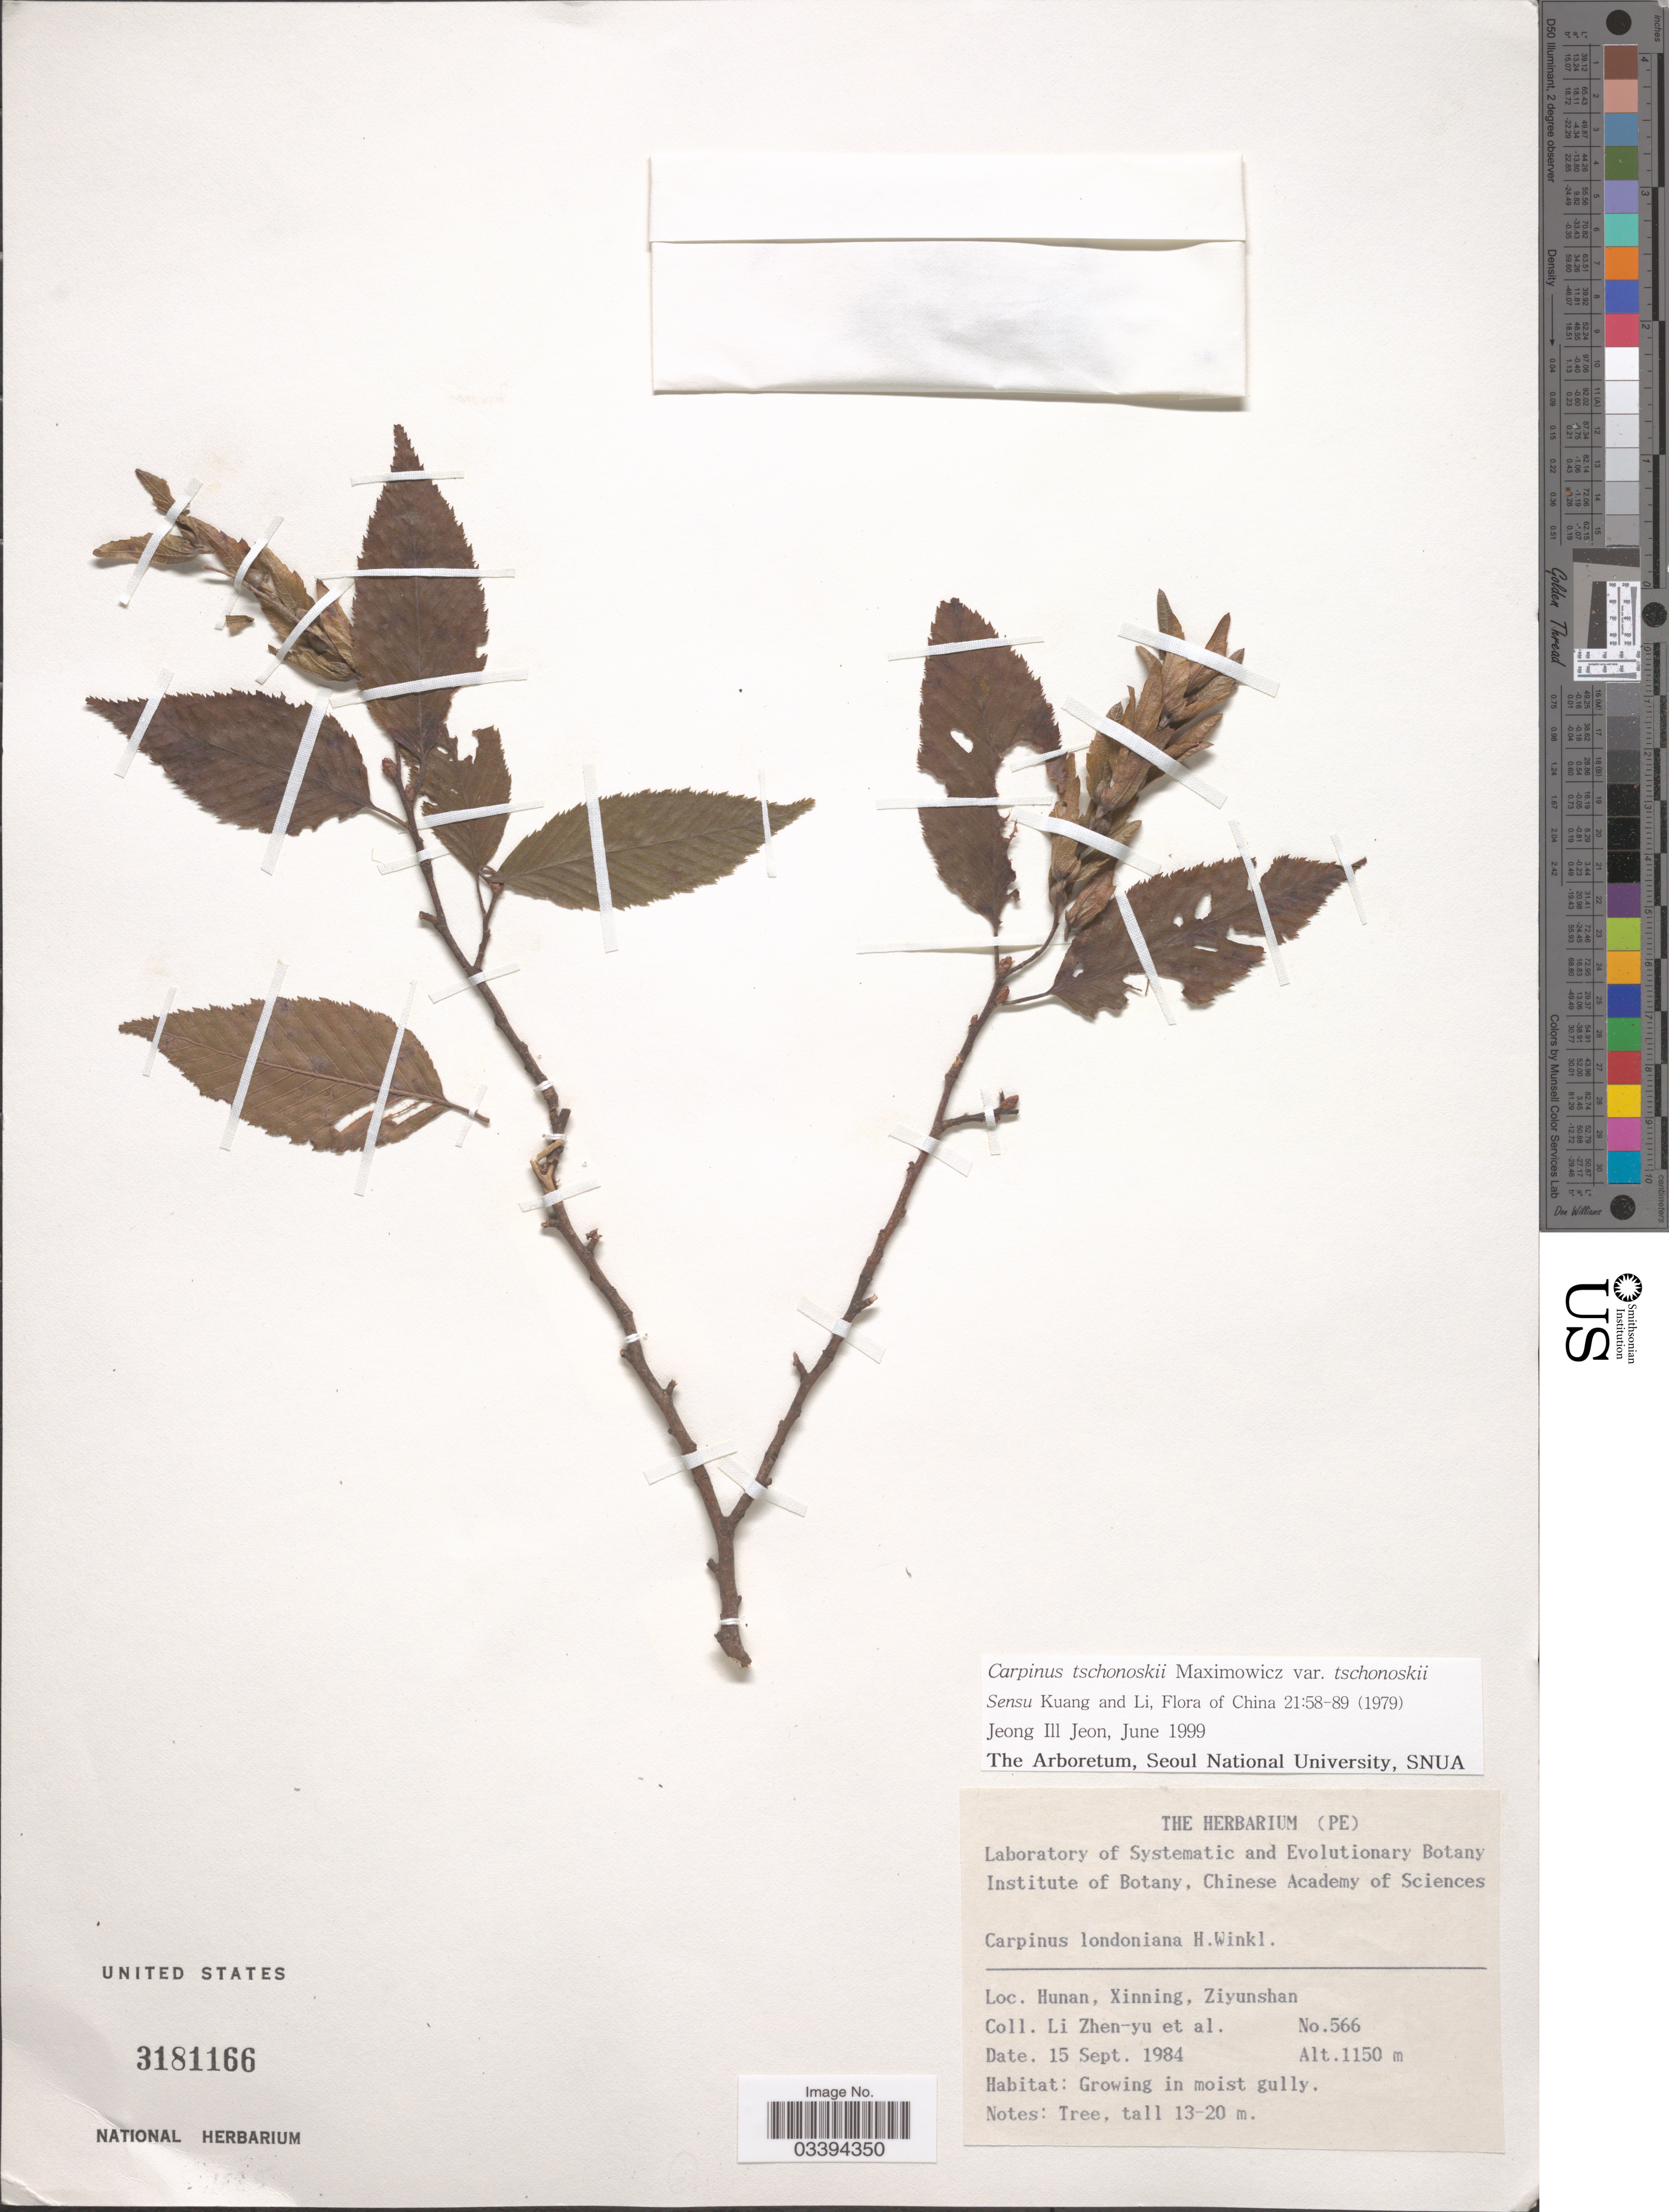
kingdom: Plantae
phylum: Tracheophyta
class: Magnoliopsida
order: Fagales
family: Betulaceae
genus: Carpinus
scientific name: Carpinus tschonoskii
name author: Maxim.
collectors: Z. Y. Li & et al.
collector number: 566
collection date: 1984-09-15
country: China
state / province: Hunan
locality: Xinning, Ziyunshan.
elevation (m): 1150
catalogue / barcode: US 3181166